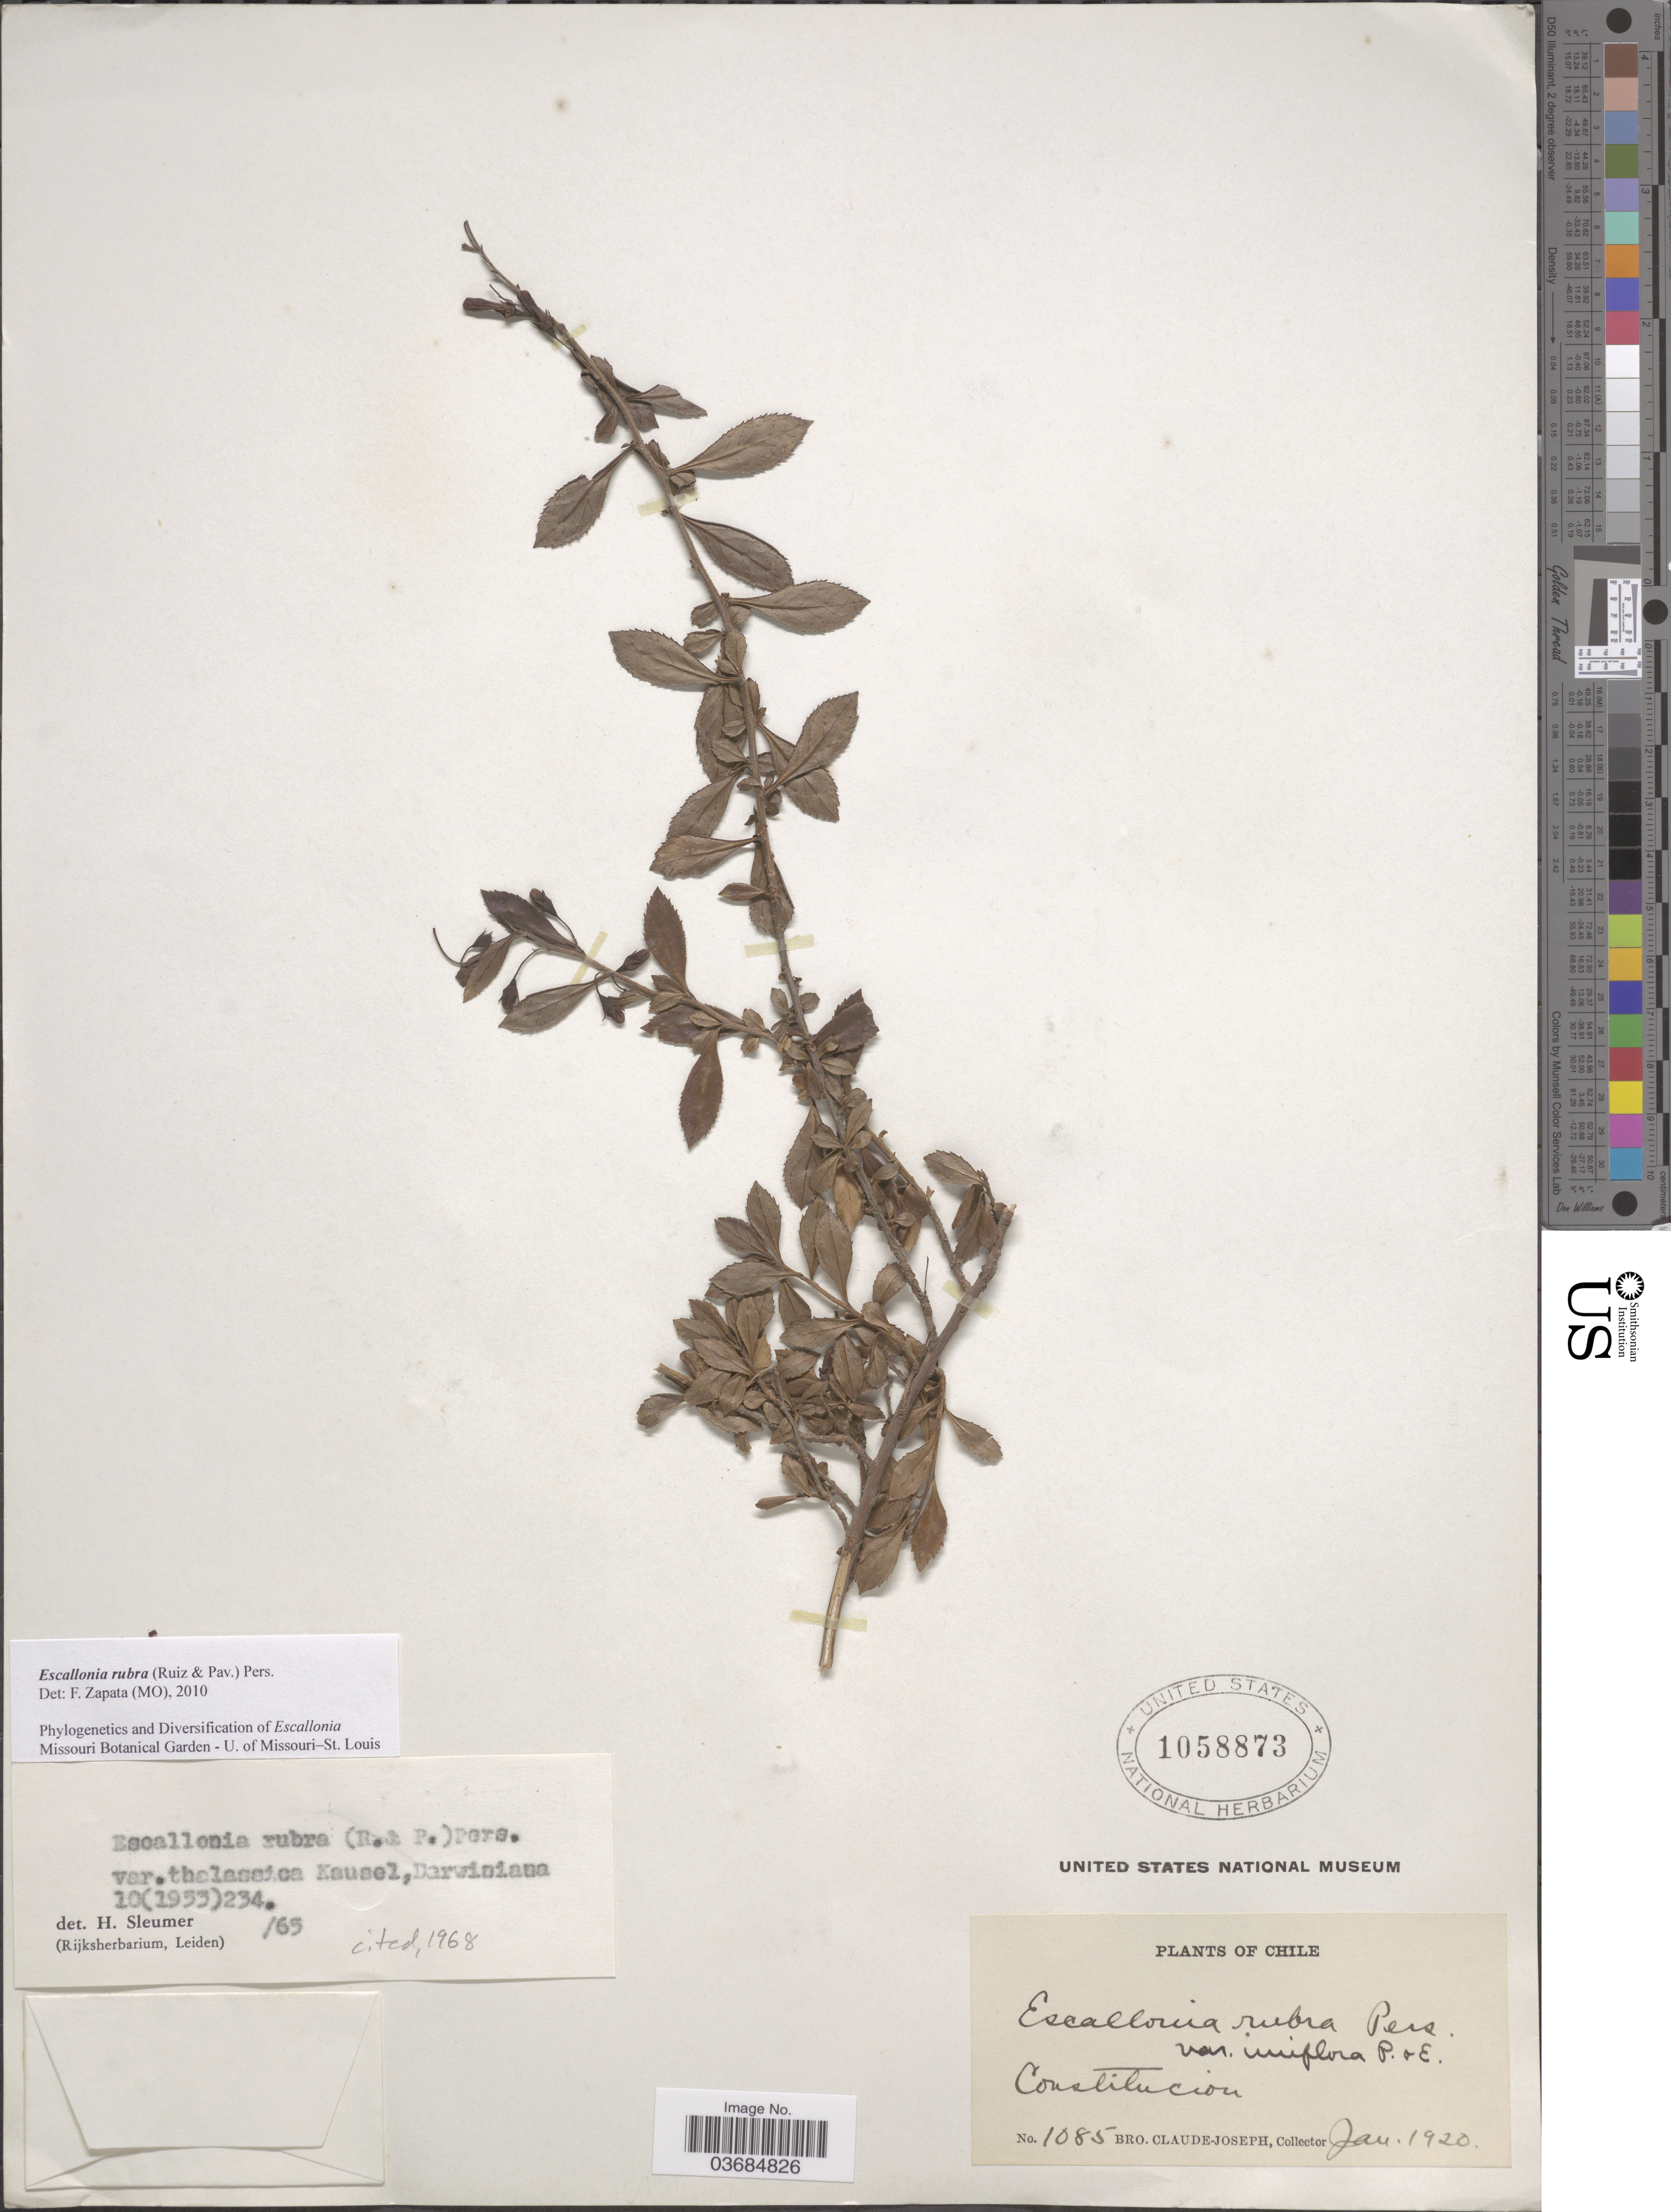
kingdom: Plantae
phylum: Tracheophyta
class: Magnoliopsida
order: Escalloniales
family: Escalloniaceae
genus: Escallonia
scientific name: Escallonia rubra var. rubra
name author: (Ruiz & Pav.) Pers.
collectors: Bro. Claude-Joseph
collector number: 1085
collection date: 1920-01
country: Chile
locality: Constitucion.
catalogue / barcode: US 1058873